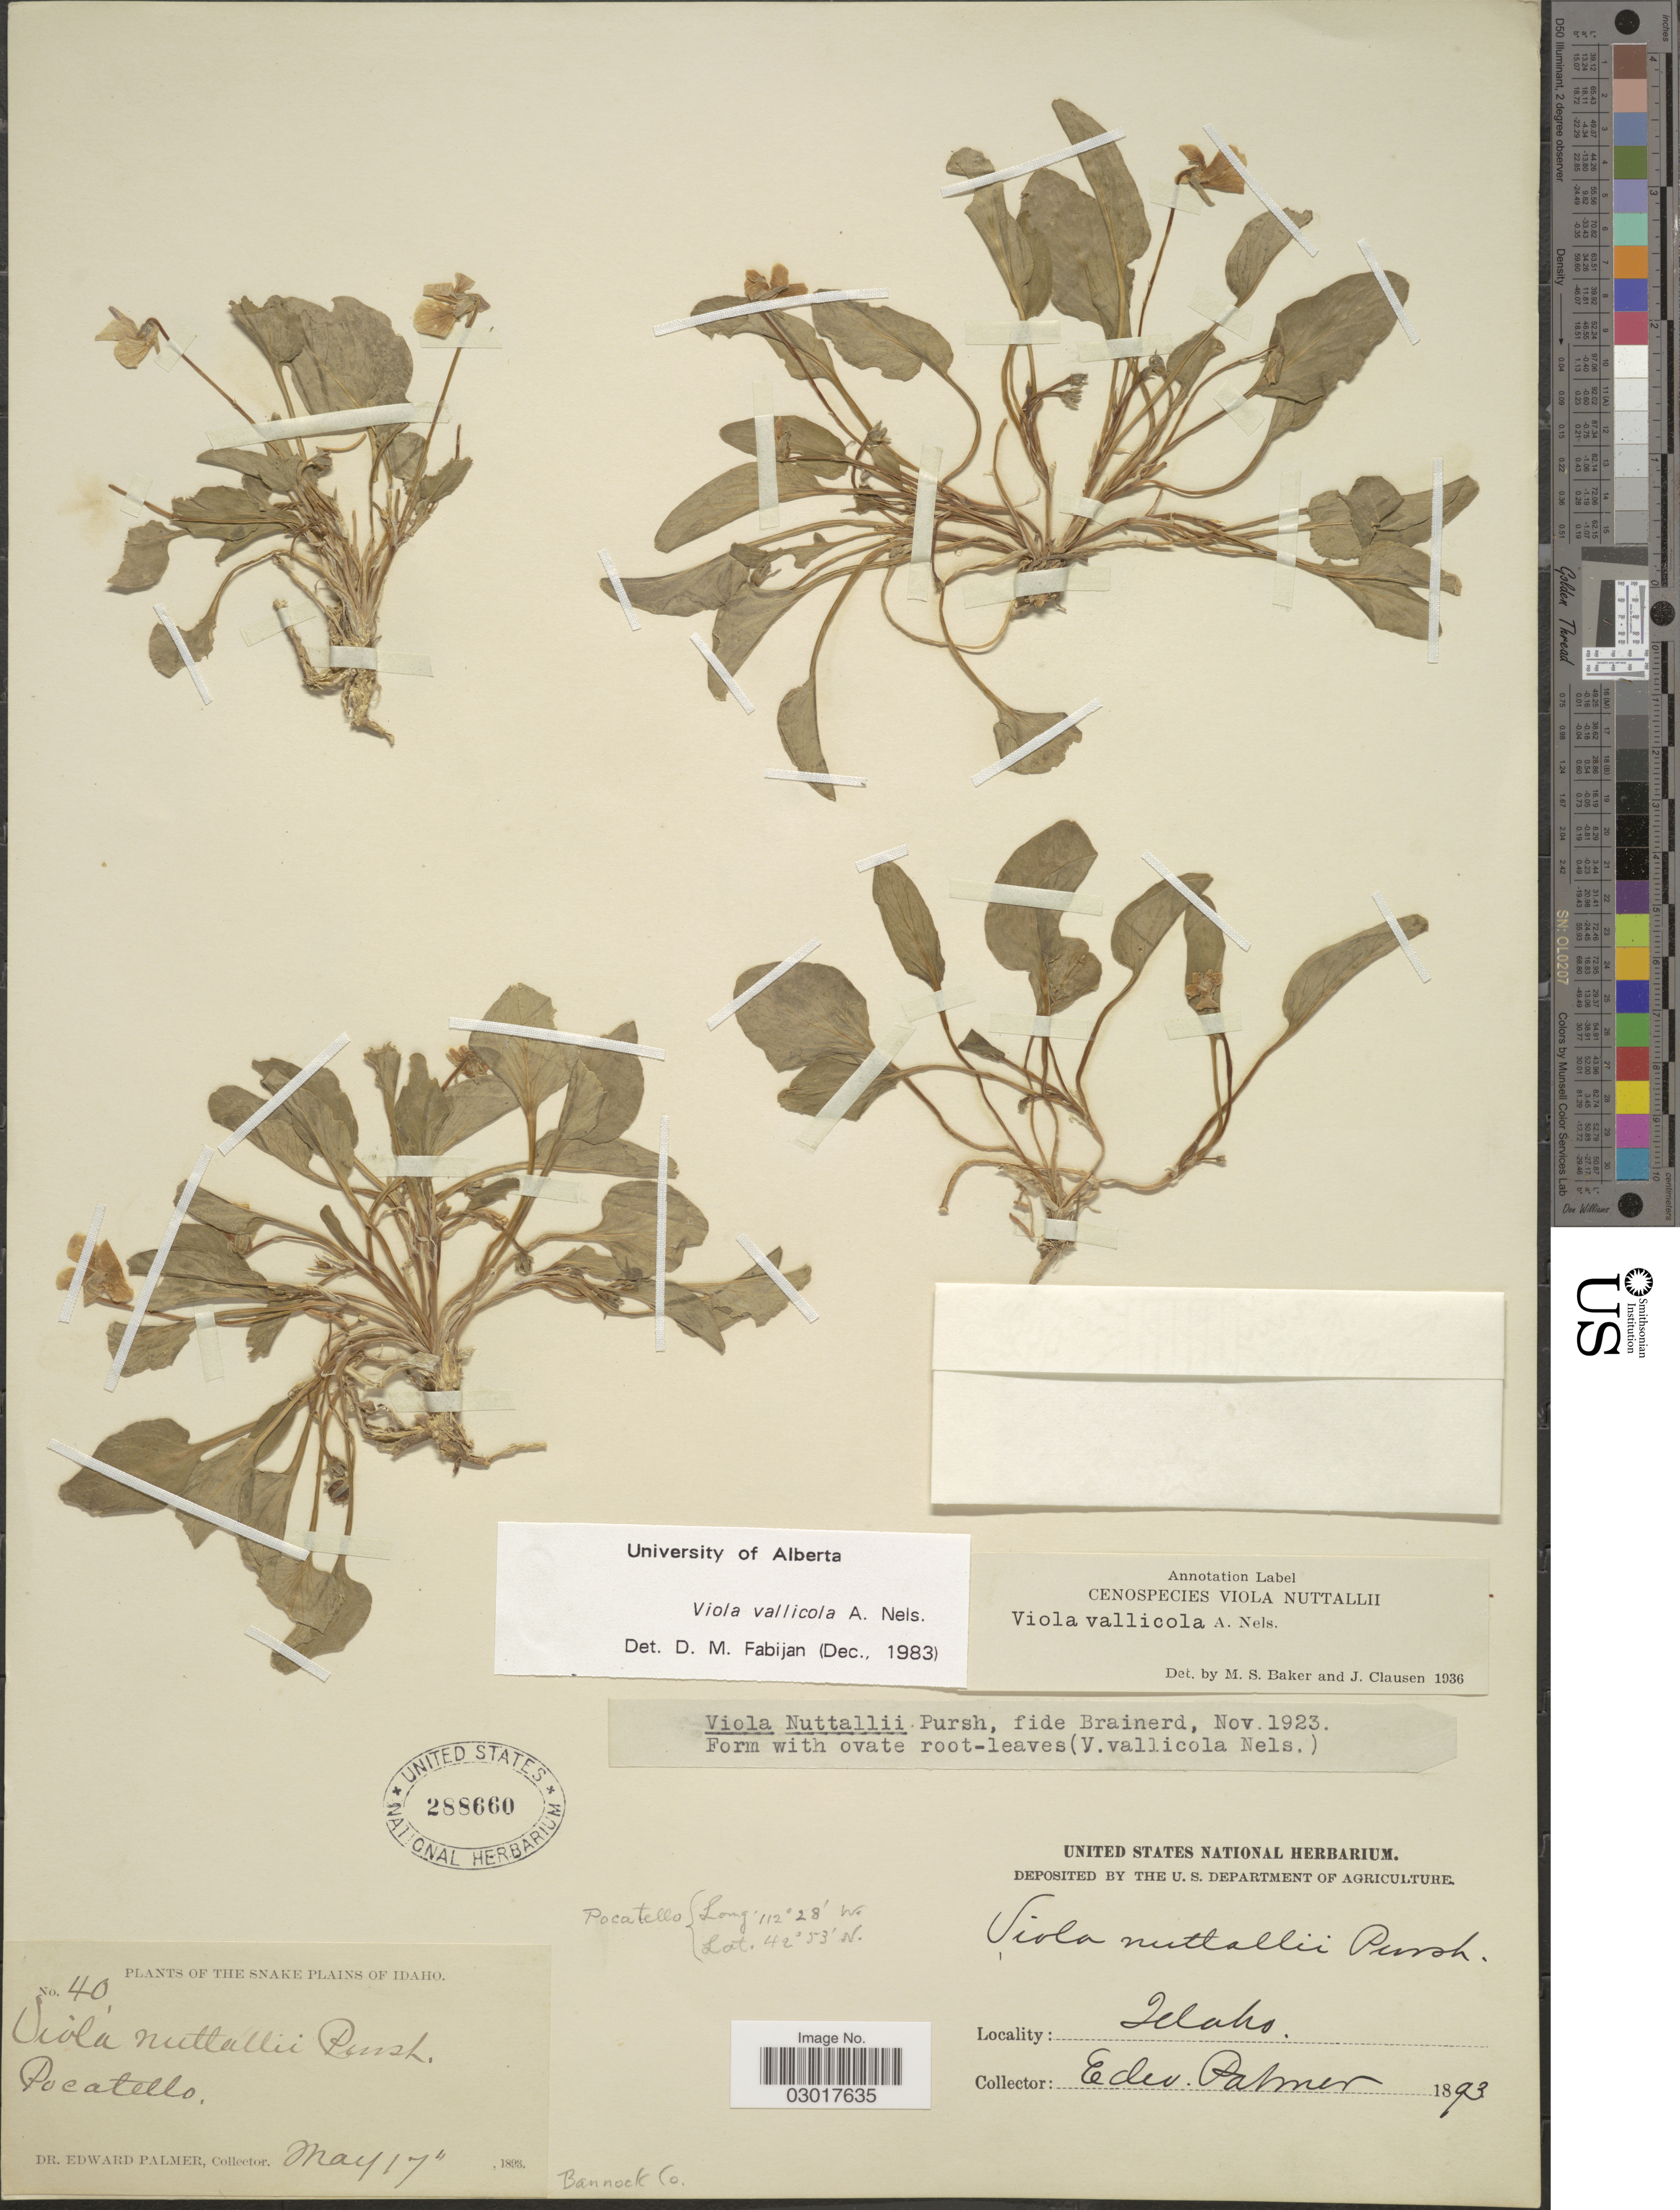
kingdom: Plantae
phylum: Tracheophyta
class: Magnoliopsida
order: Malpighiales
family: Violaceae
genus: Viola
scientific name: Viola vallicola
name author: A. Nelson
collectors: E. Palmer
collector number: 40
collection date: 1893-05-17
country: United States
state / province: Idaho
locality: The Snake Plains of Idaho. Pocatello. Bannock Co.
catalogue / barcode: US 288660